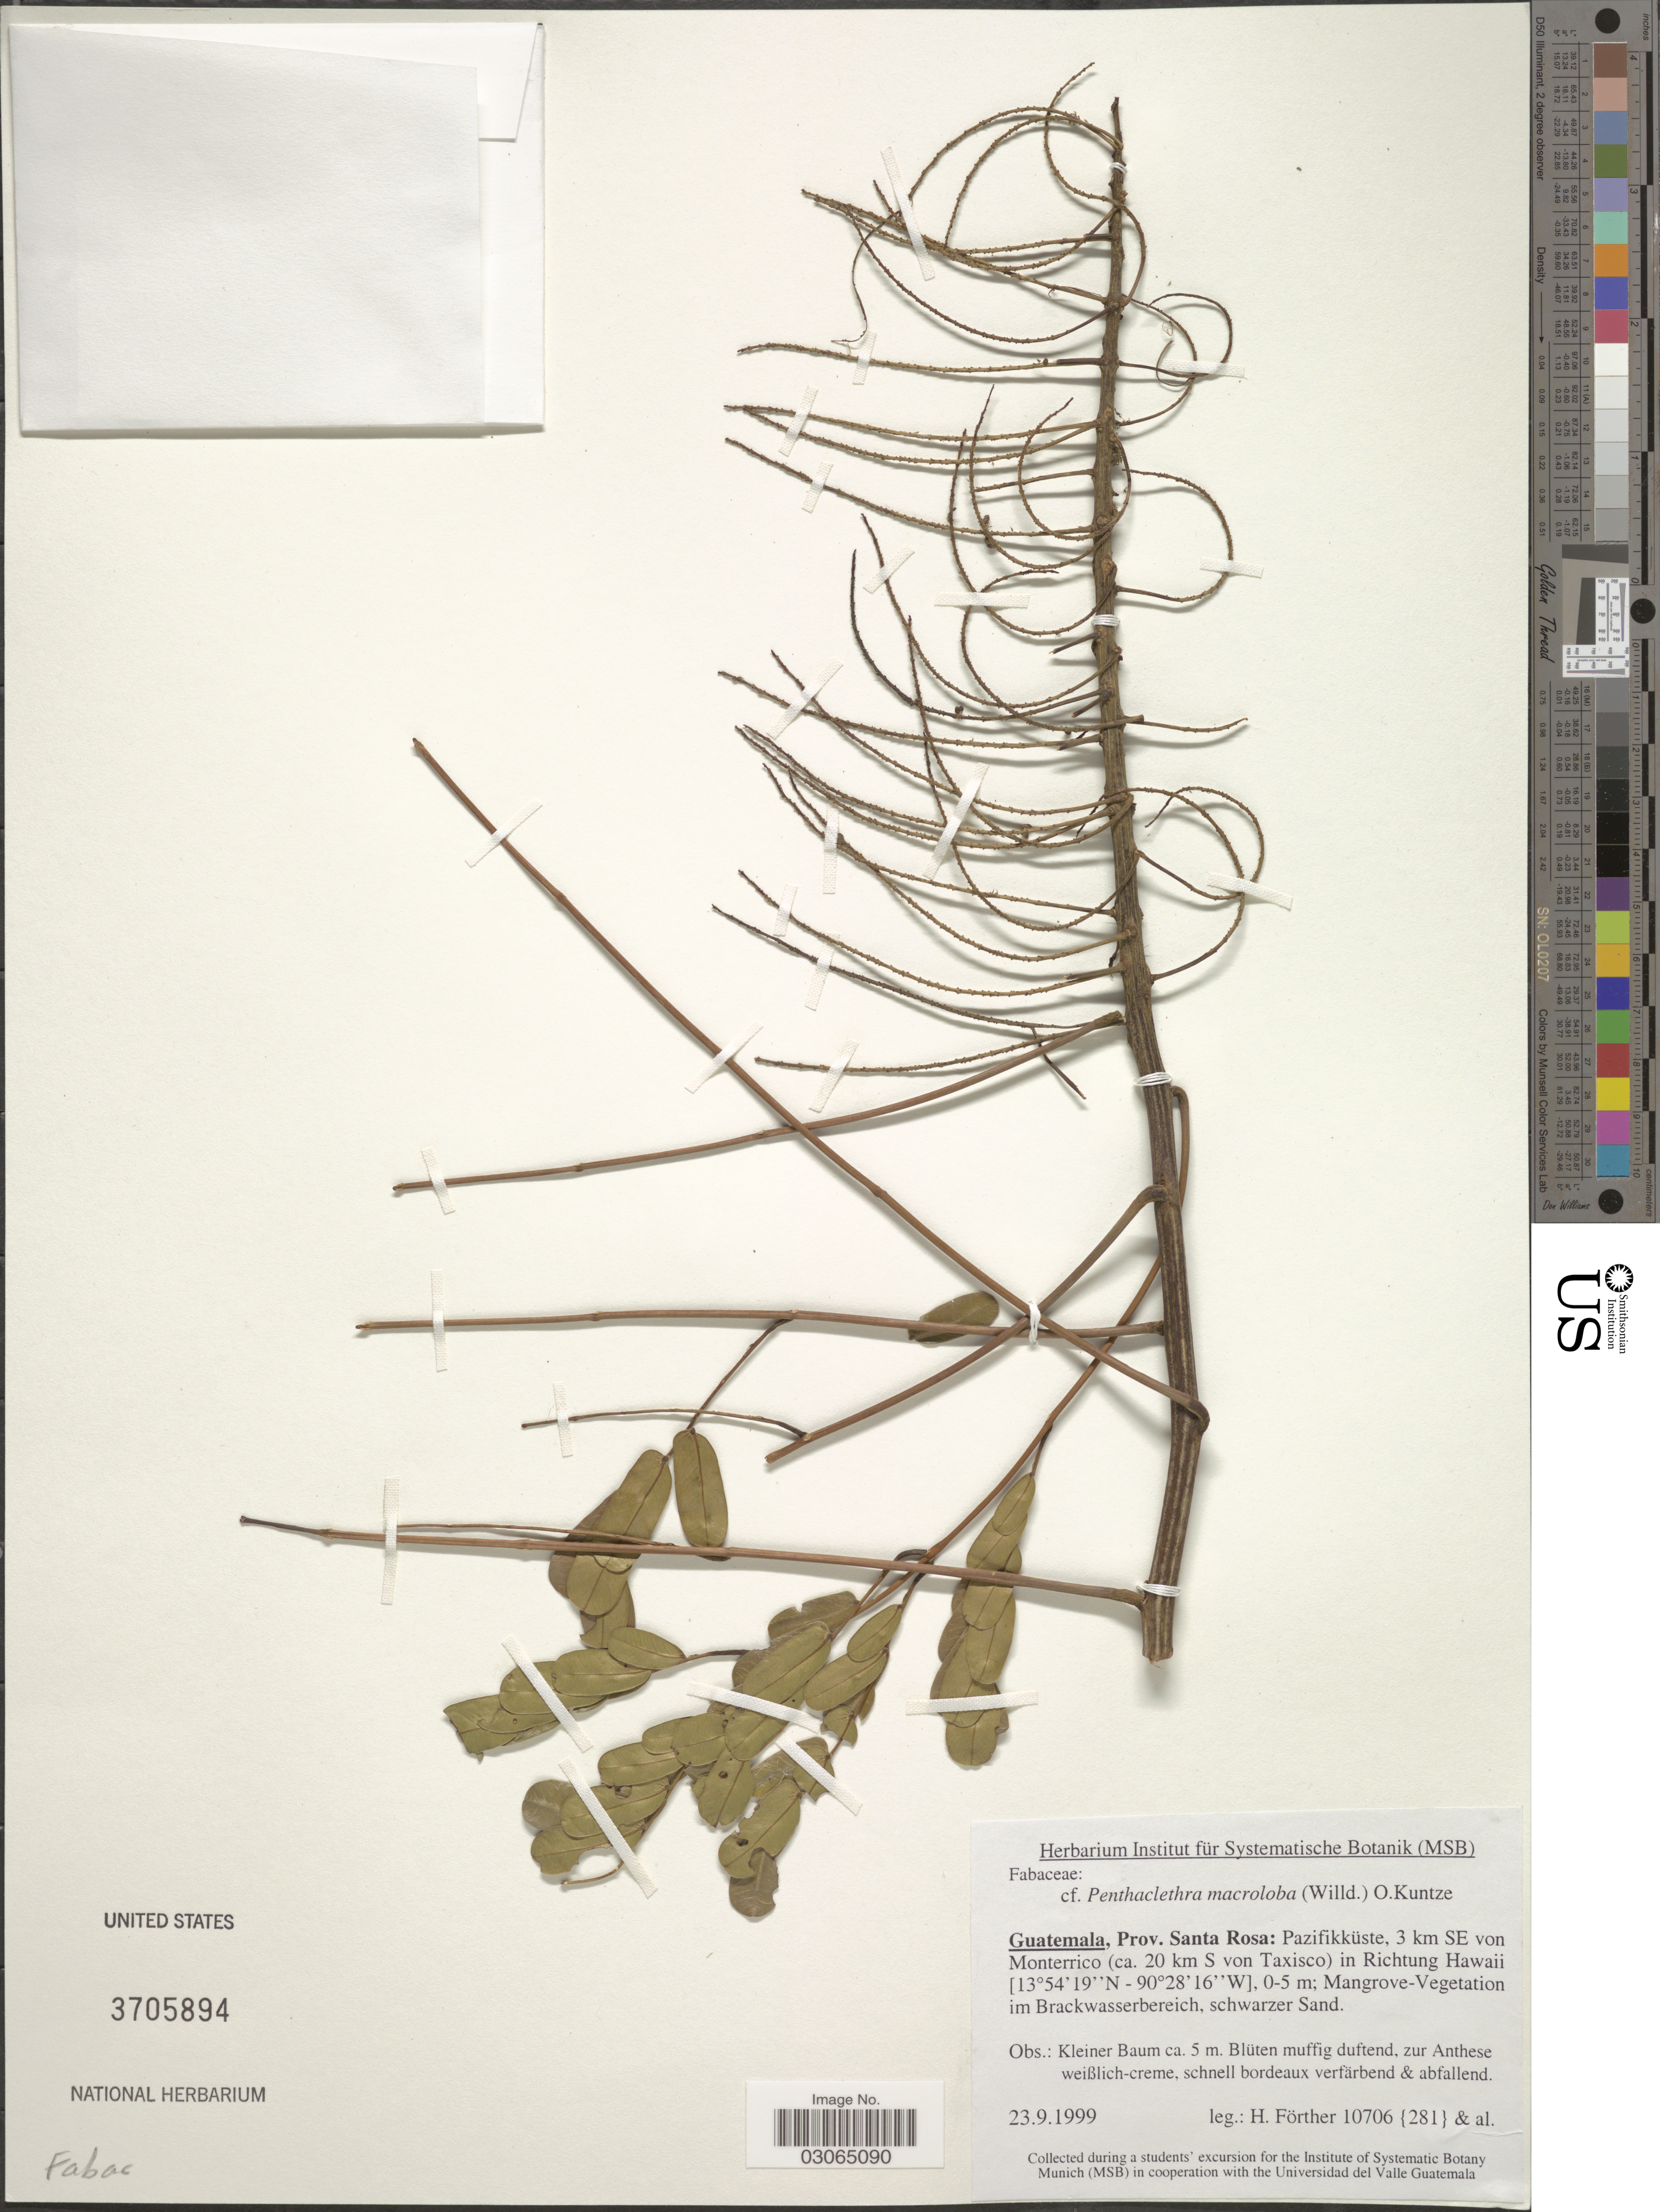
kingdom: Plantae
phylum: Tracheophyta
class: Magnoliopsida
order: Fabales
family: Fabaceae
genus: Pentaclethra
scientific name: Pentaclethra macroloba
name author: (Willd.) Kuntze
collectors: H. Förther & et al.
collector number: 10706 {281}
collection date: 1999-09-23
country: Guatemala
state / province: Santa Rosa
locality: Pazifikküste, 3 km SE von Monterrico (ca. 20 km S von Taxisco) in Richtung Hawaii.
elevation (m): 0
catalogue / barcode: US 3705894